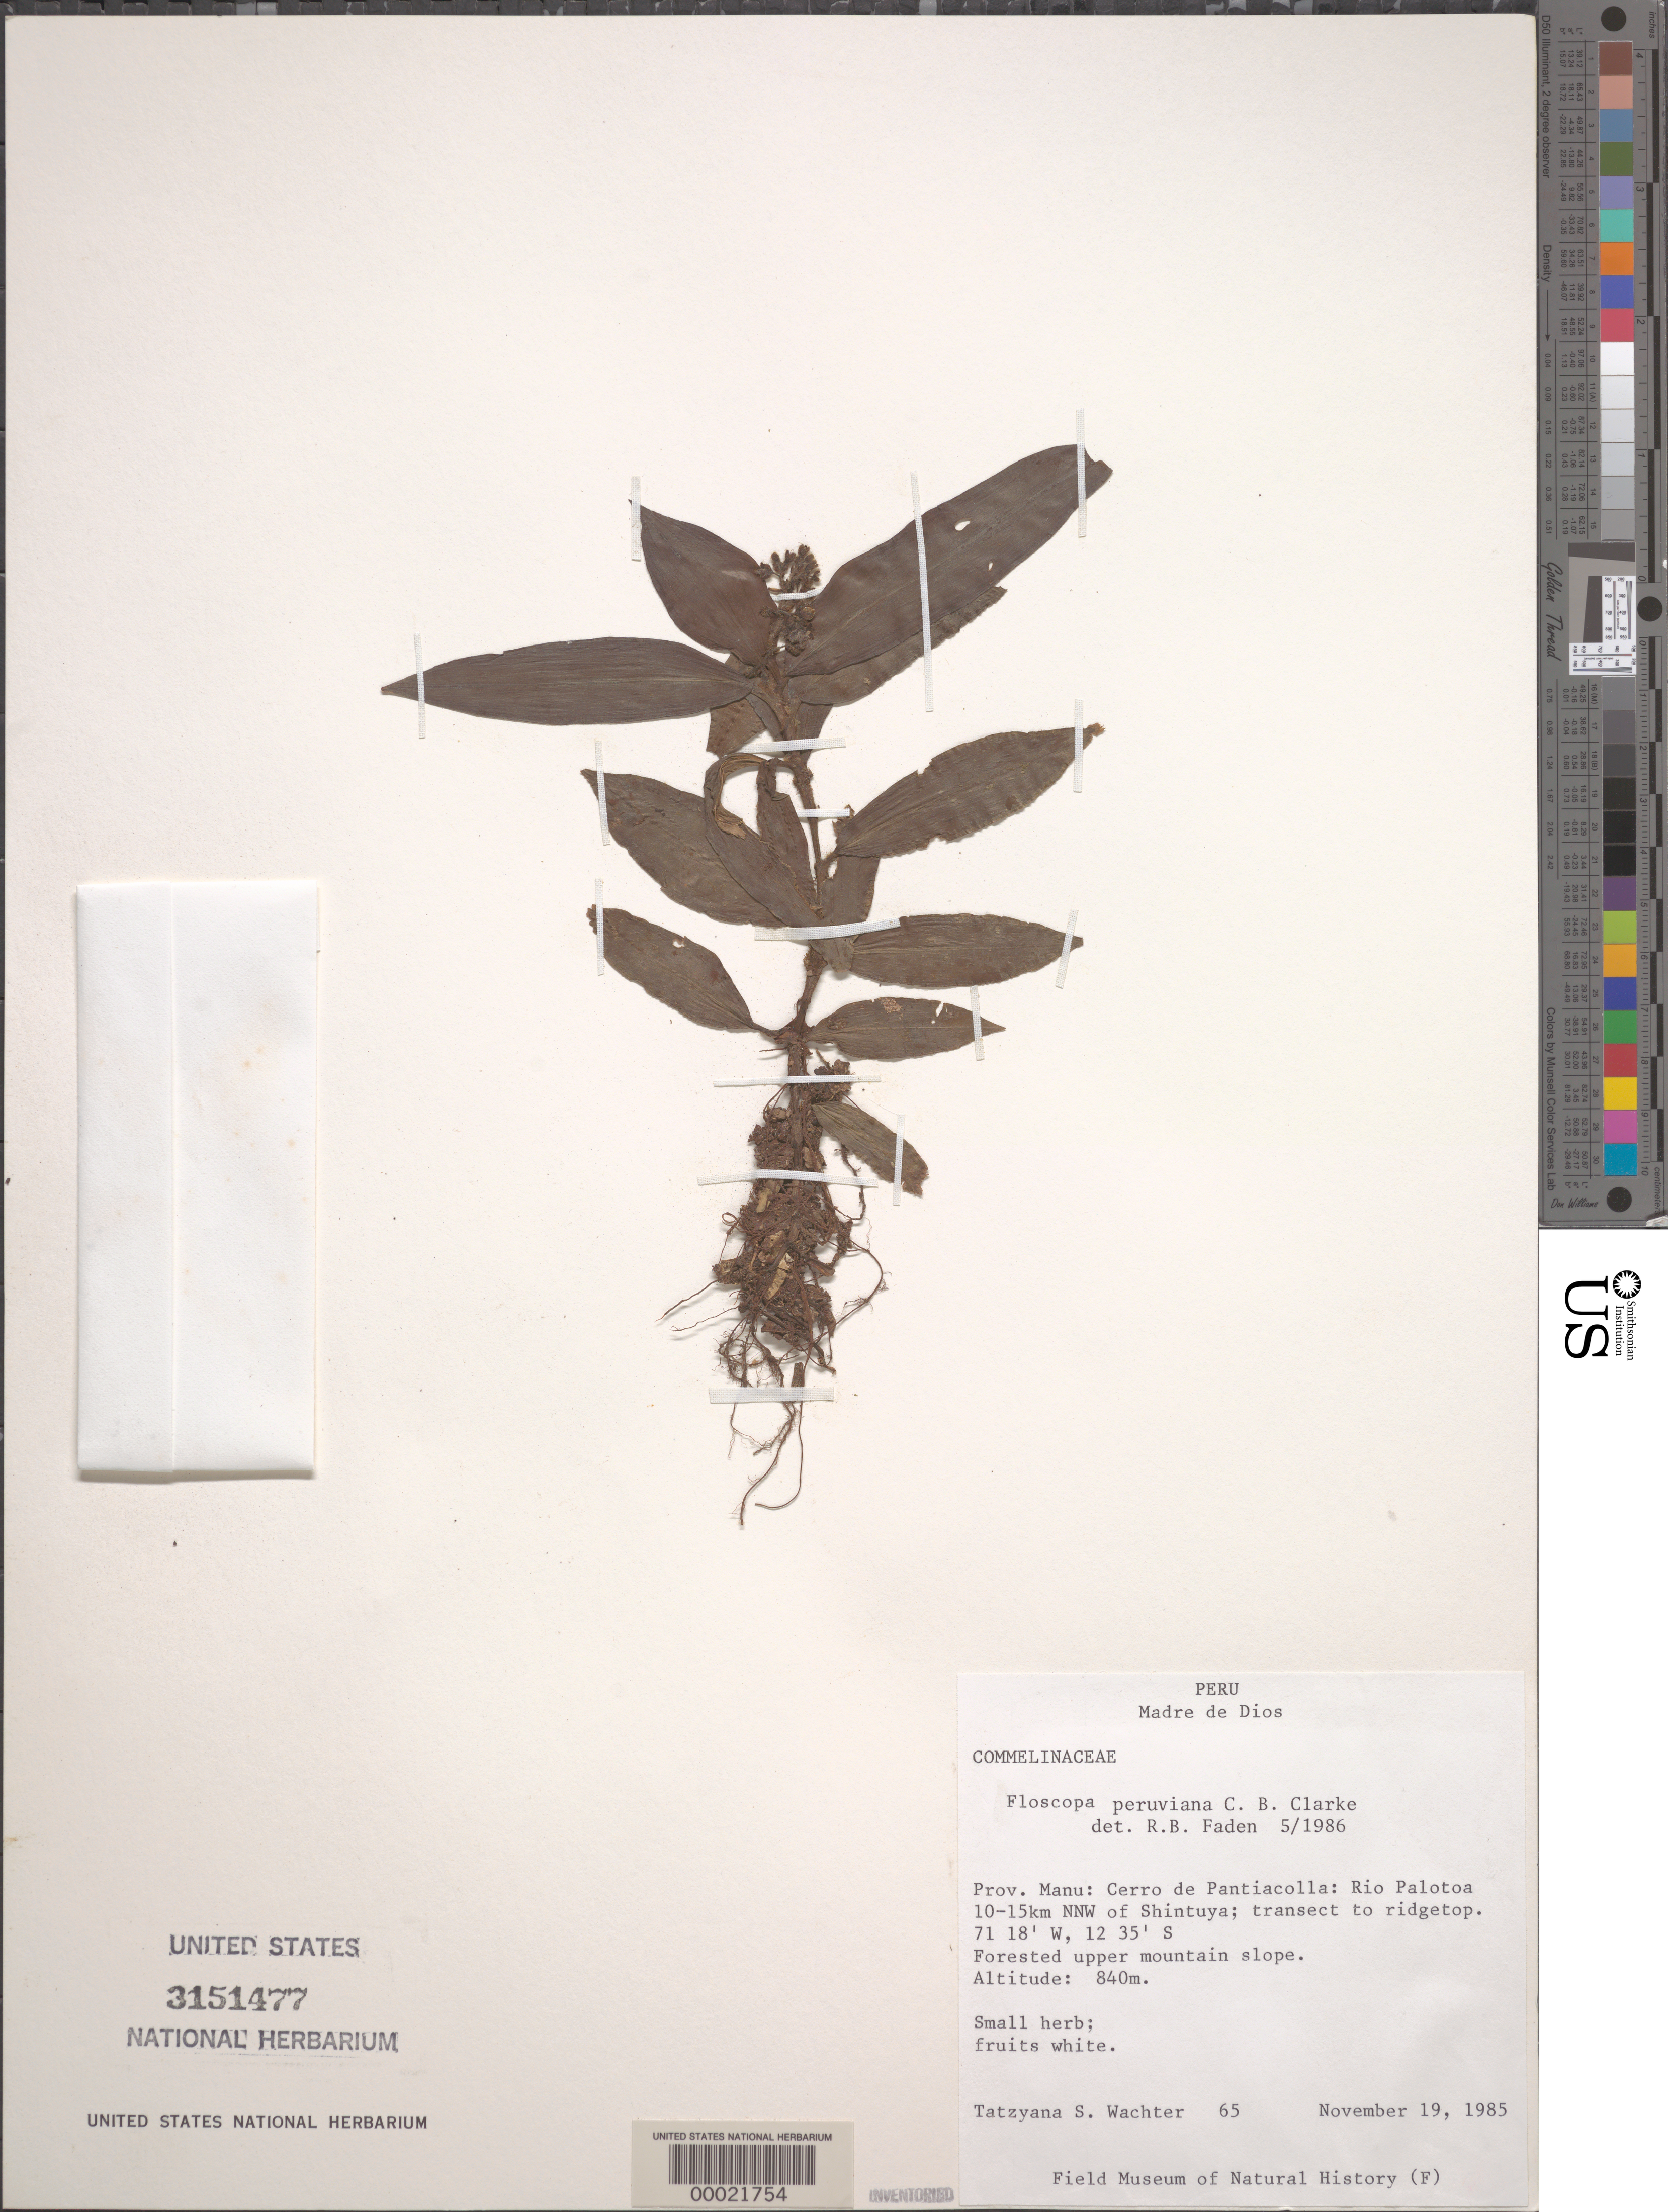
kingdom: Plantae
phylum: Tracheophyta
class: Liliopsida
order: Commelinales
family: Commelinaceae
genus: Floscopa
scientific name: Floscopa peruviana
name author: Hassk. ex C.B. Clarke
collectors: T. Wachter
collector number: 65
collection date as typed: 19 Nov 1985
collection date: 1985-11-19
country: Peru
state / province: Madre de Dios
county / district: Manú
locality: Cerro de pantiacolla, rio palotoa; 10-15 km nnw of shintuya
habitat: Upper mountain slope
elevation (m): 840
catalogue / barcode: US 3151477